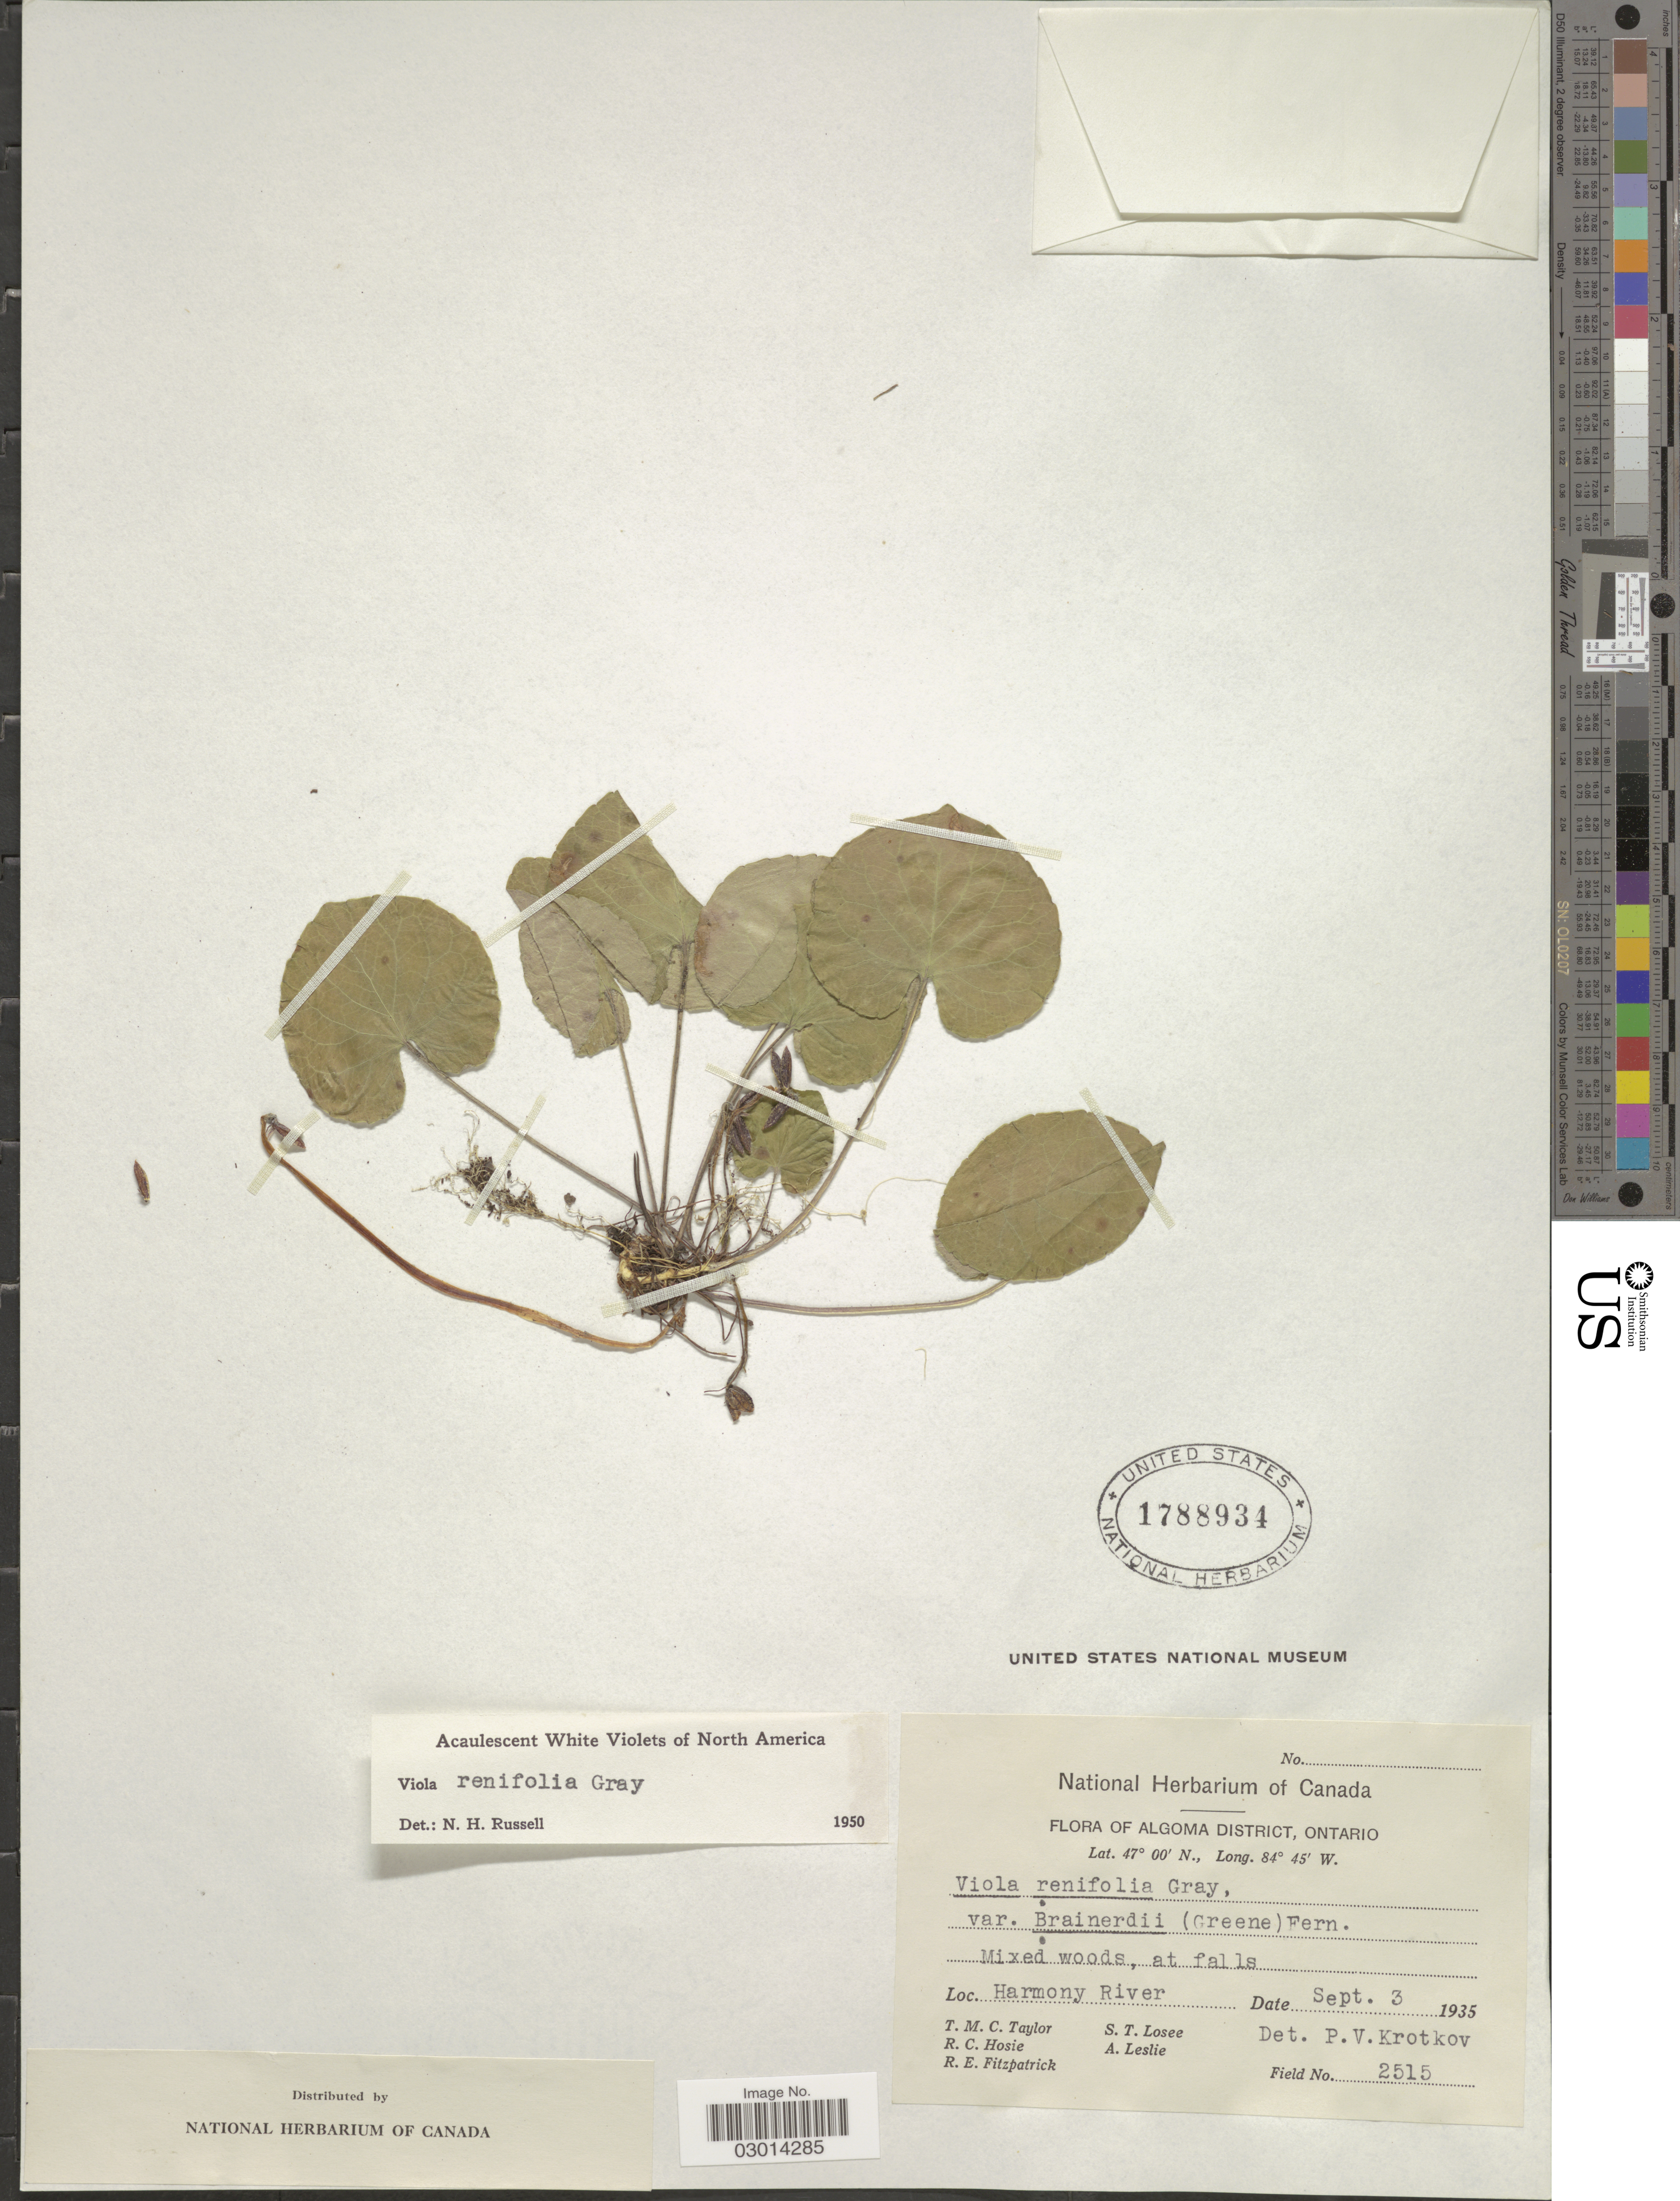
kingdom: Plantae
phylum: Tracheophyta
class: Magnoliopsida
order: Malpighiales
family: Violaceae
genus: Viola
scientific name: Viola renifolia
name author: A. Gray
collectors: T. M. C. Taylor, R. Hosie, R. Fitzpatrick, S. Losee & A. Leslie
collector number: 2515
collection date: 1935-09-03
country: Canada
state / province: Ontario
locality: Algoma District. Harmony River.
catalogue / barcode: US 1788934